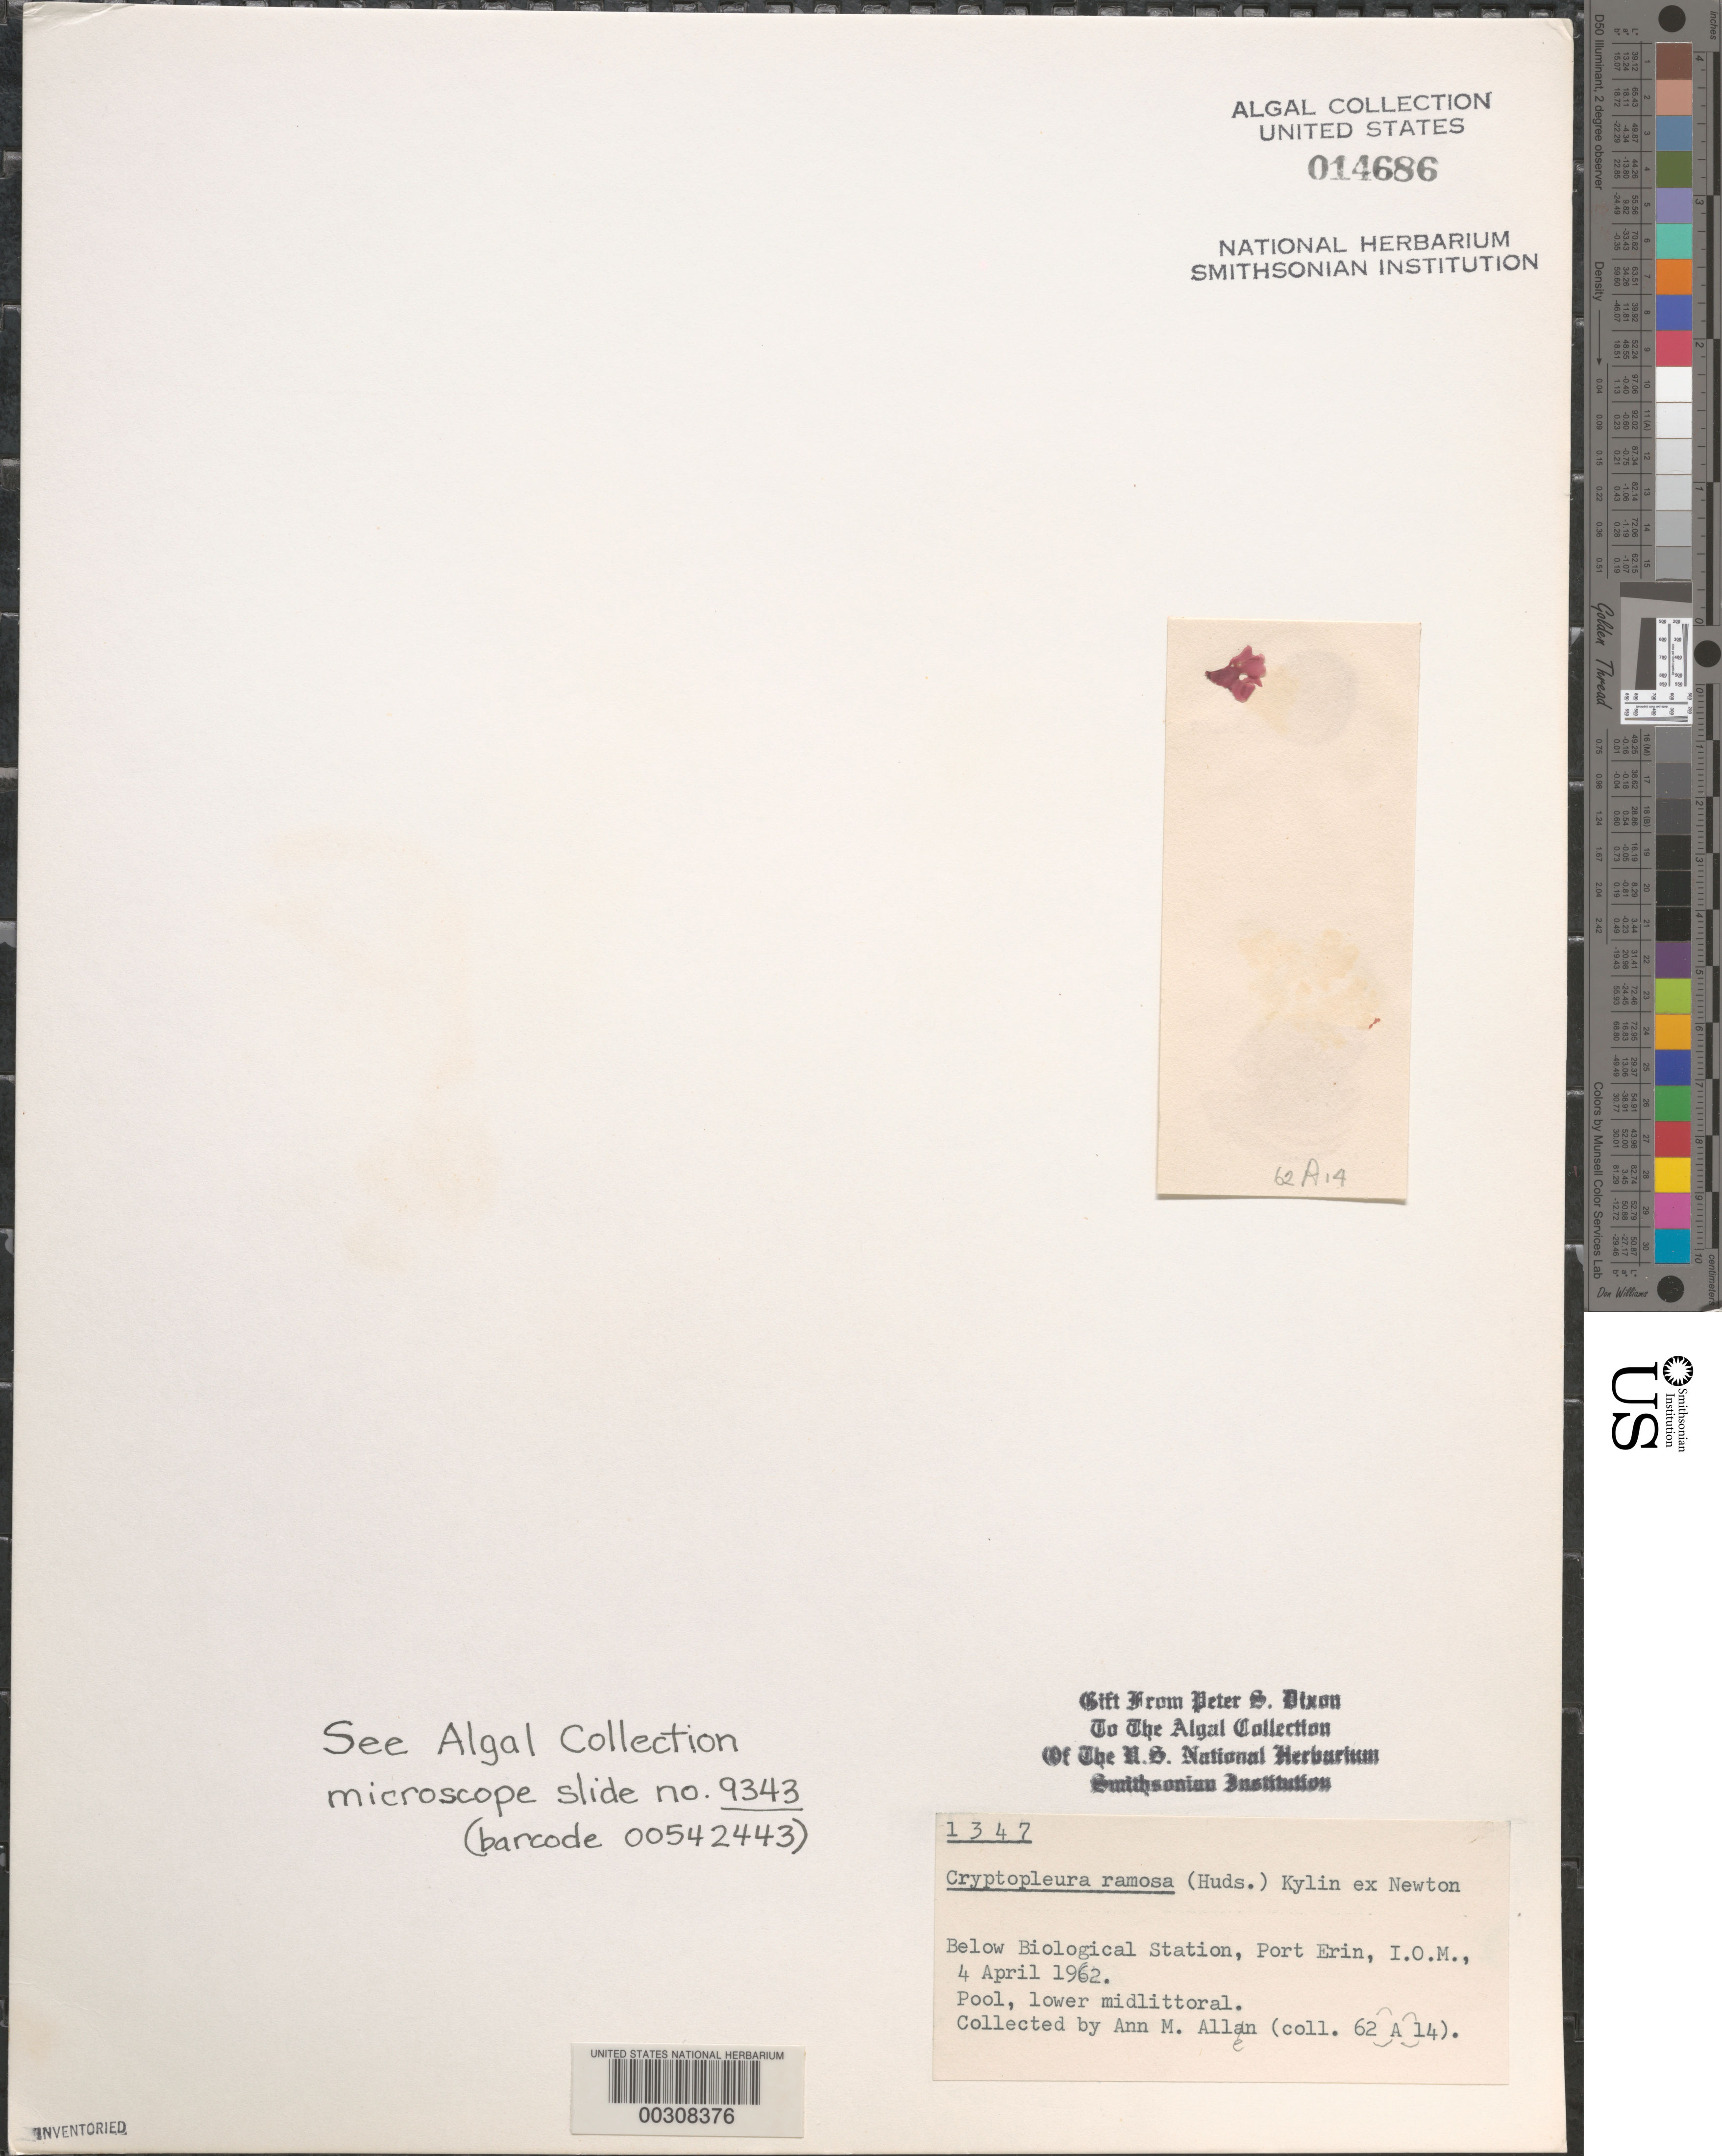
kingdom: Plantae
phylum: Rhodophyta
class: Florideophyceae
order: Ceramiales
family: Delesseriaceae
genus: Cryptopleura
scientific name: Cryptopleura ramosa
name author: (Huds.) L.M. Newton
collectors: M. A. Allen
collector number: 62A14 & PSD 1347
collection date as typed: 04 Apr 1962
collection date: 1962-04-04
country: United Kingdom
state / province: England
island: Isle of Man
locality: Port Erin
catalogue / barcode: US 14686